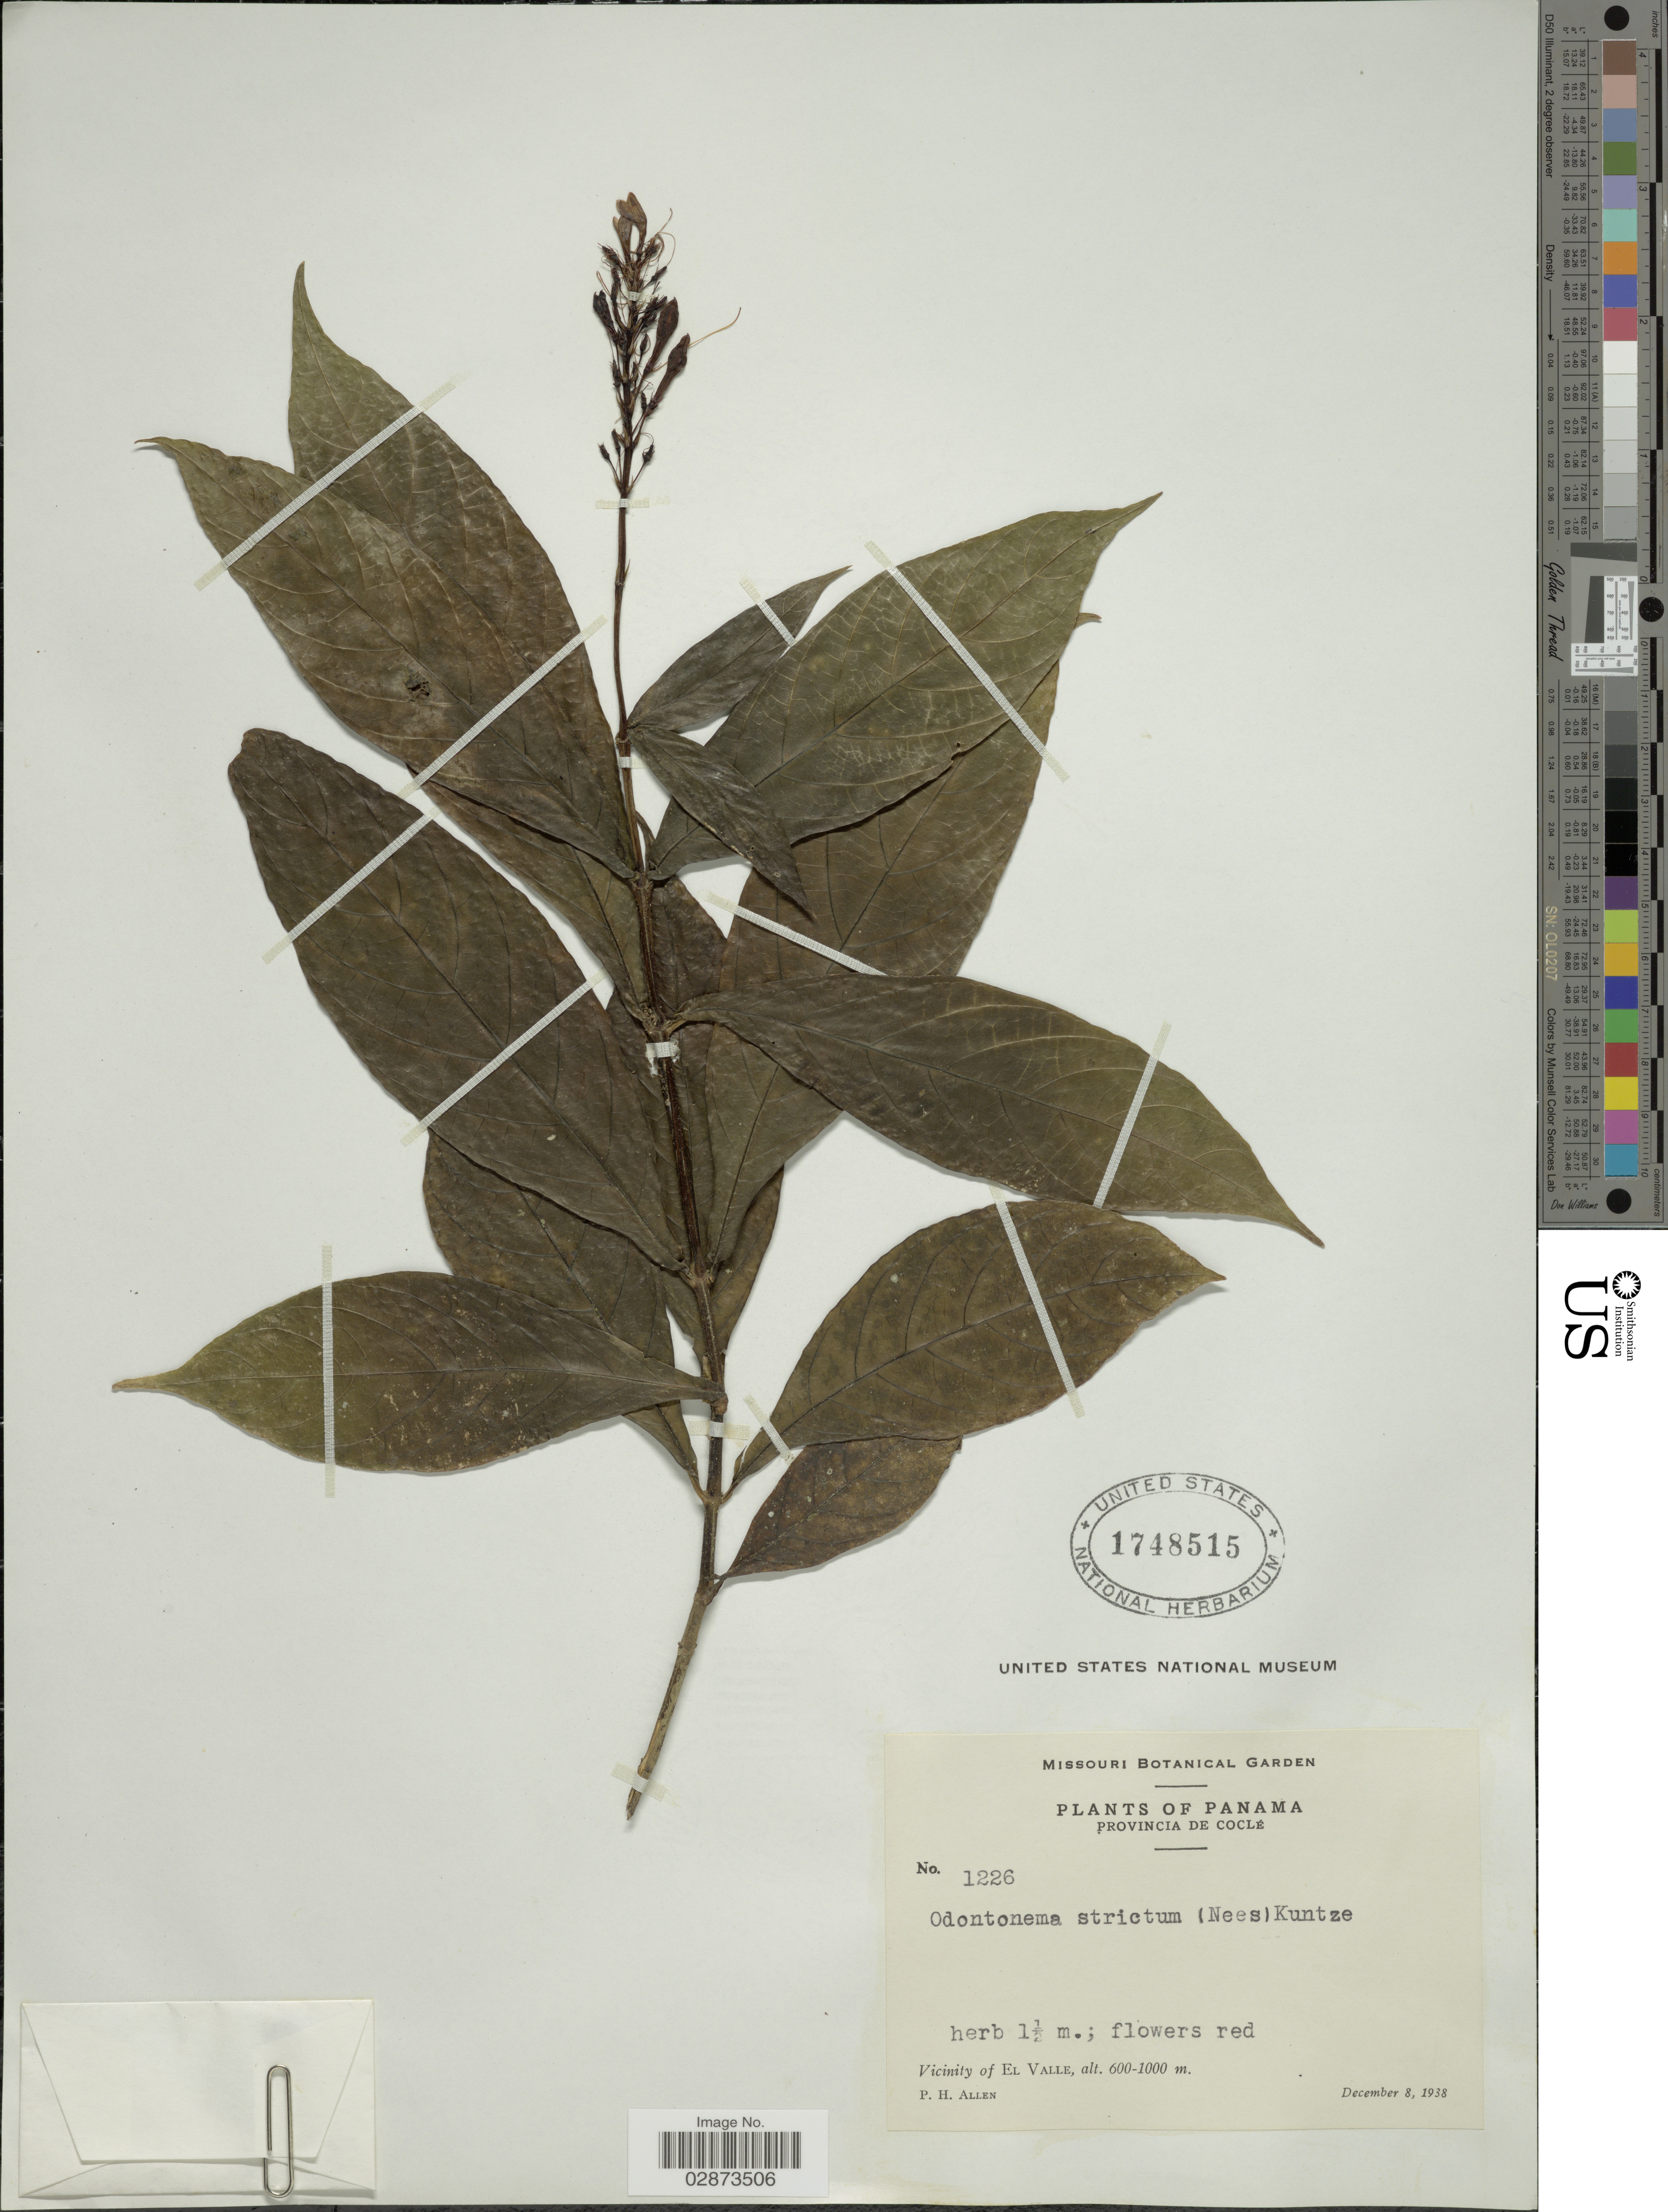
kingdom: Plantae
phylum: Tracheophyta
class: Magnoliopsida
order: Lamiales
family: Acanthaceae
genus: Odontonema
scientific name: Odontonema tubaeforme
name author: (Bertol.) Kuntze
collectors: P. H. Allen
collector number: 1226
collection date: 1938-12-08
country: Panama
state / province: Coclé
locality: Vicinity of El Valle.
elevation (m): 600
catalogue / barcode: US 1748515